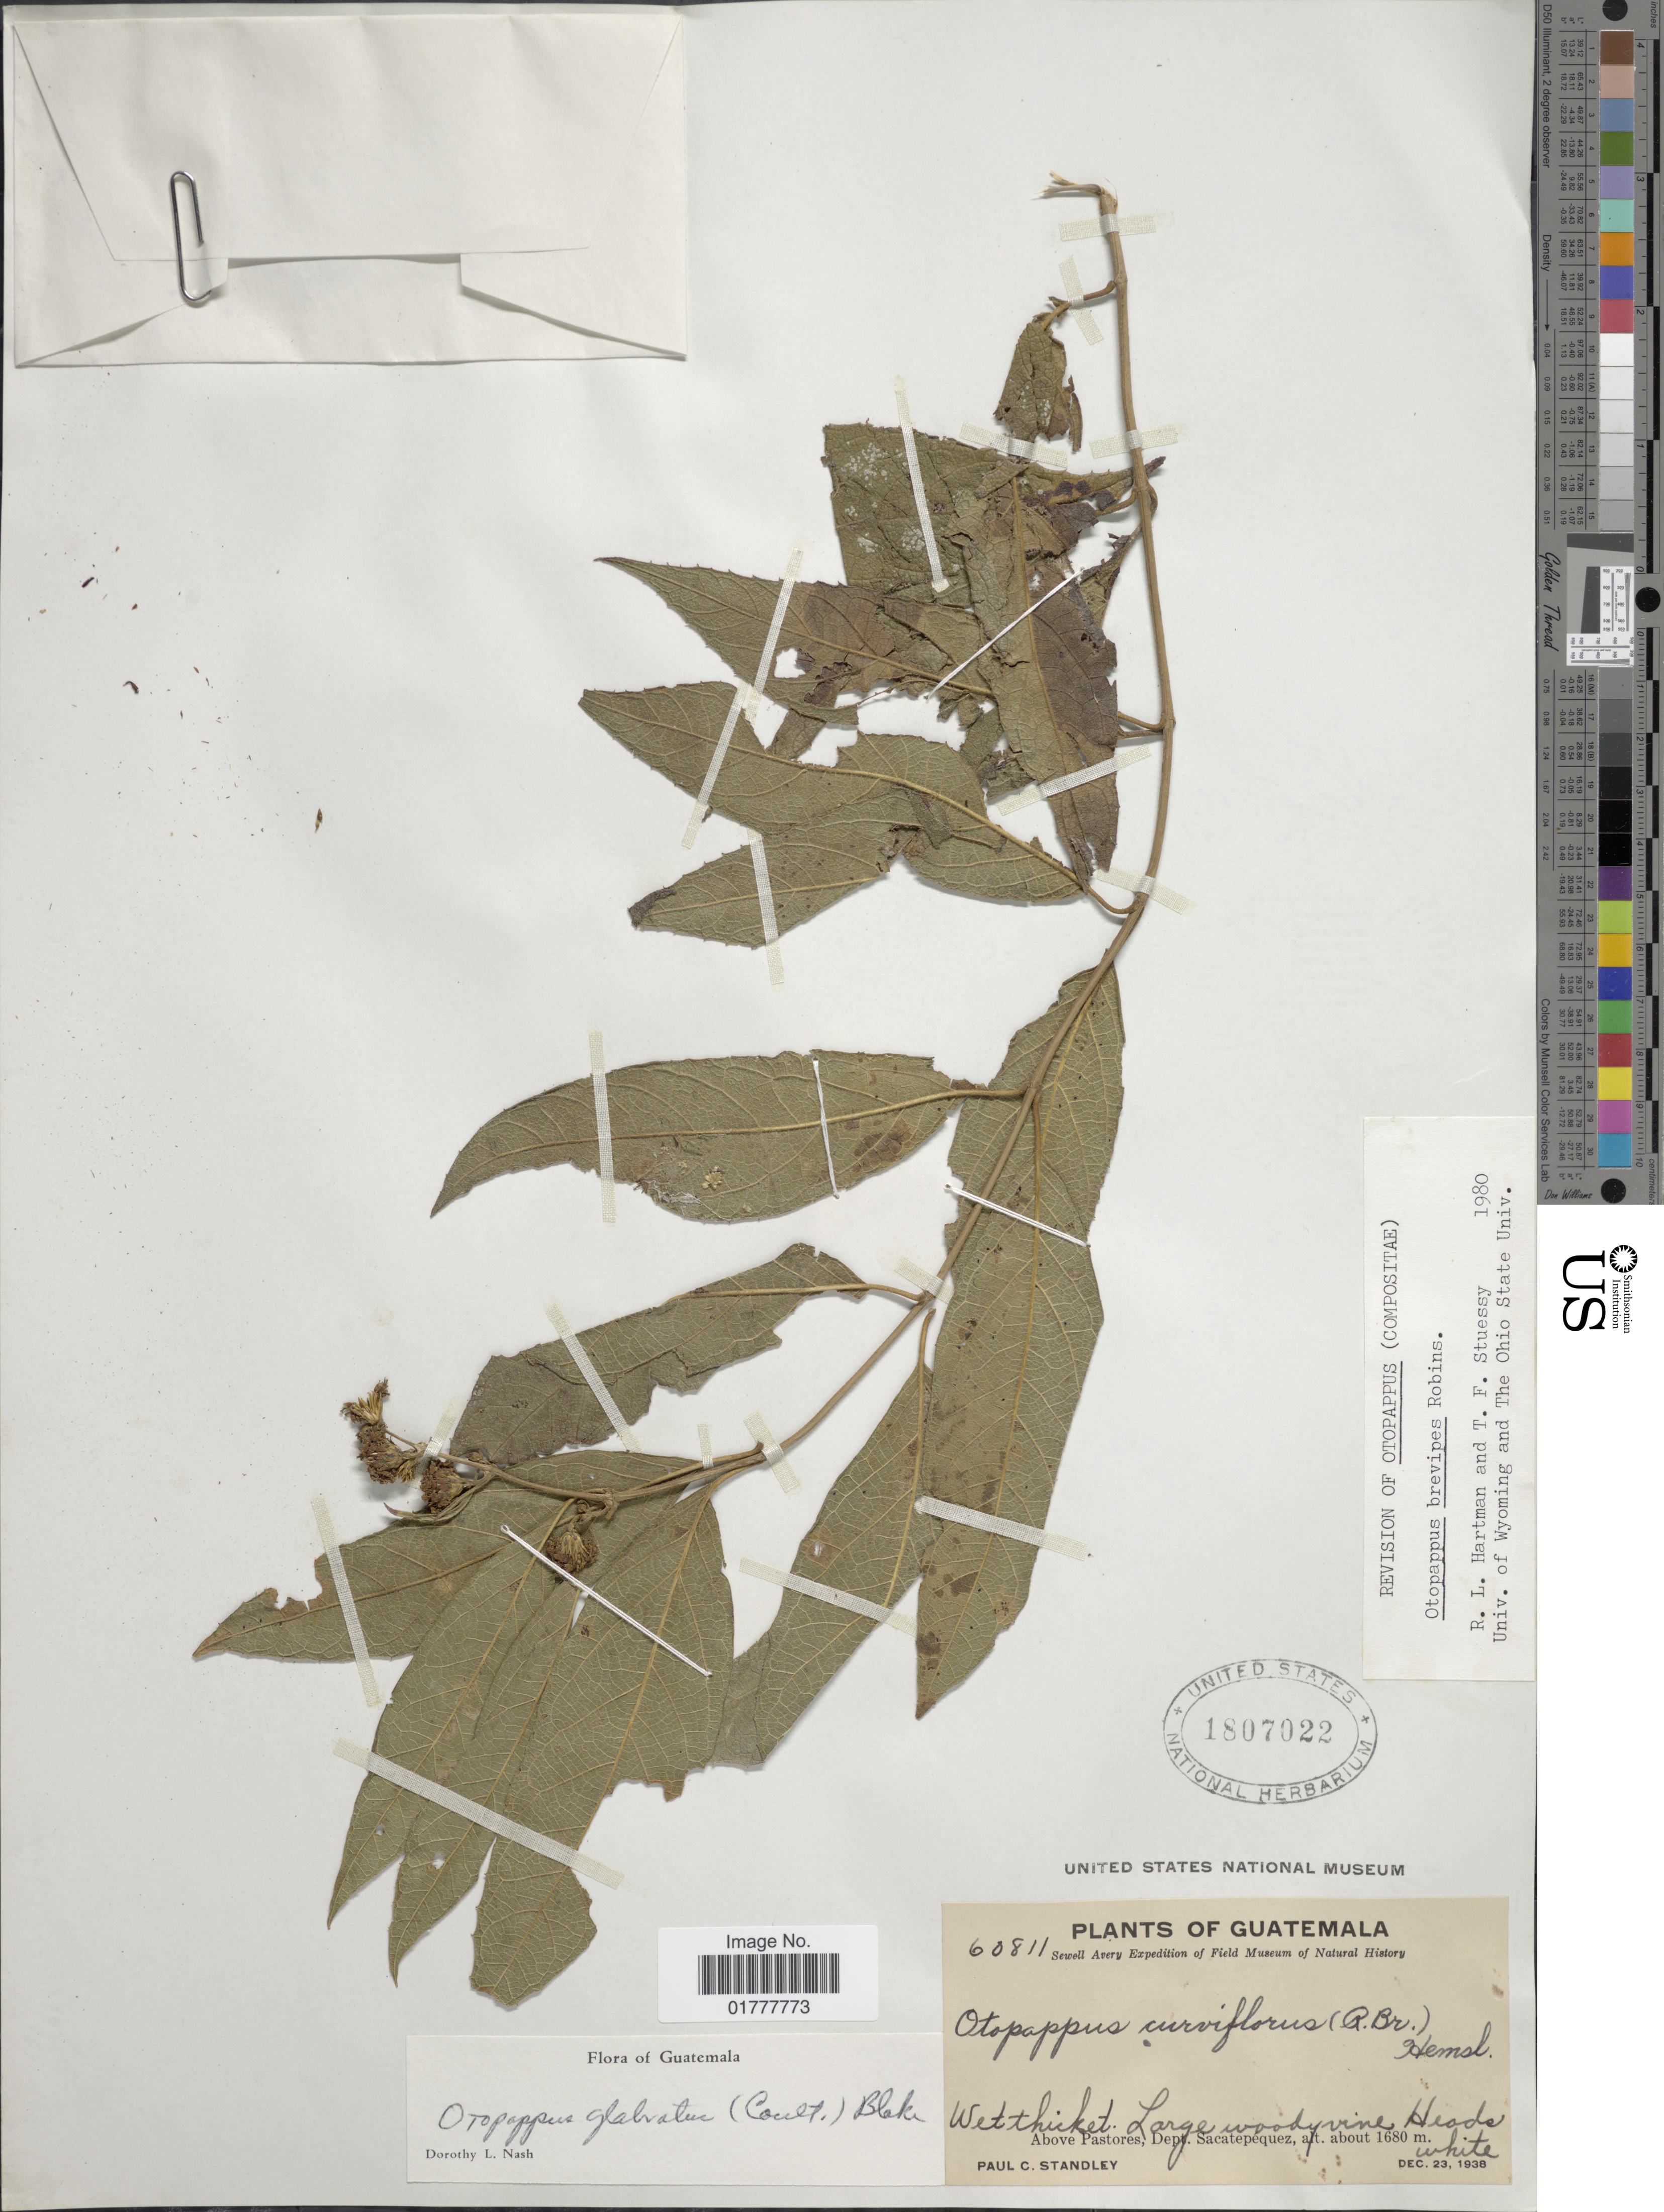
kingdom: Plantae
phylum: Tracheophyta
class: Magnoliopsida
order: Asterales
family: Asteraceae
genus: Otopappus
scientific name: Otopappus brevipes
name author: B.L. Rob.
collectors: P. C. Standley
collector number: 60811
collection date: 1938-12-23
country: Guatemala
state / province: Sacatepéquez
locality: Guatemala. Above Pastores, Dept. Sacatepequez.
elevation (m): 1680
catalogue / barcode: US 1807022